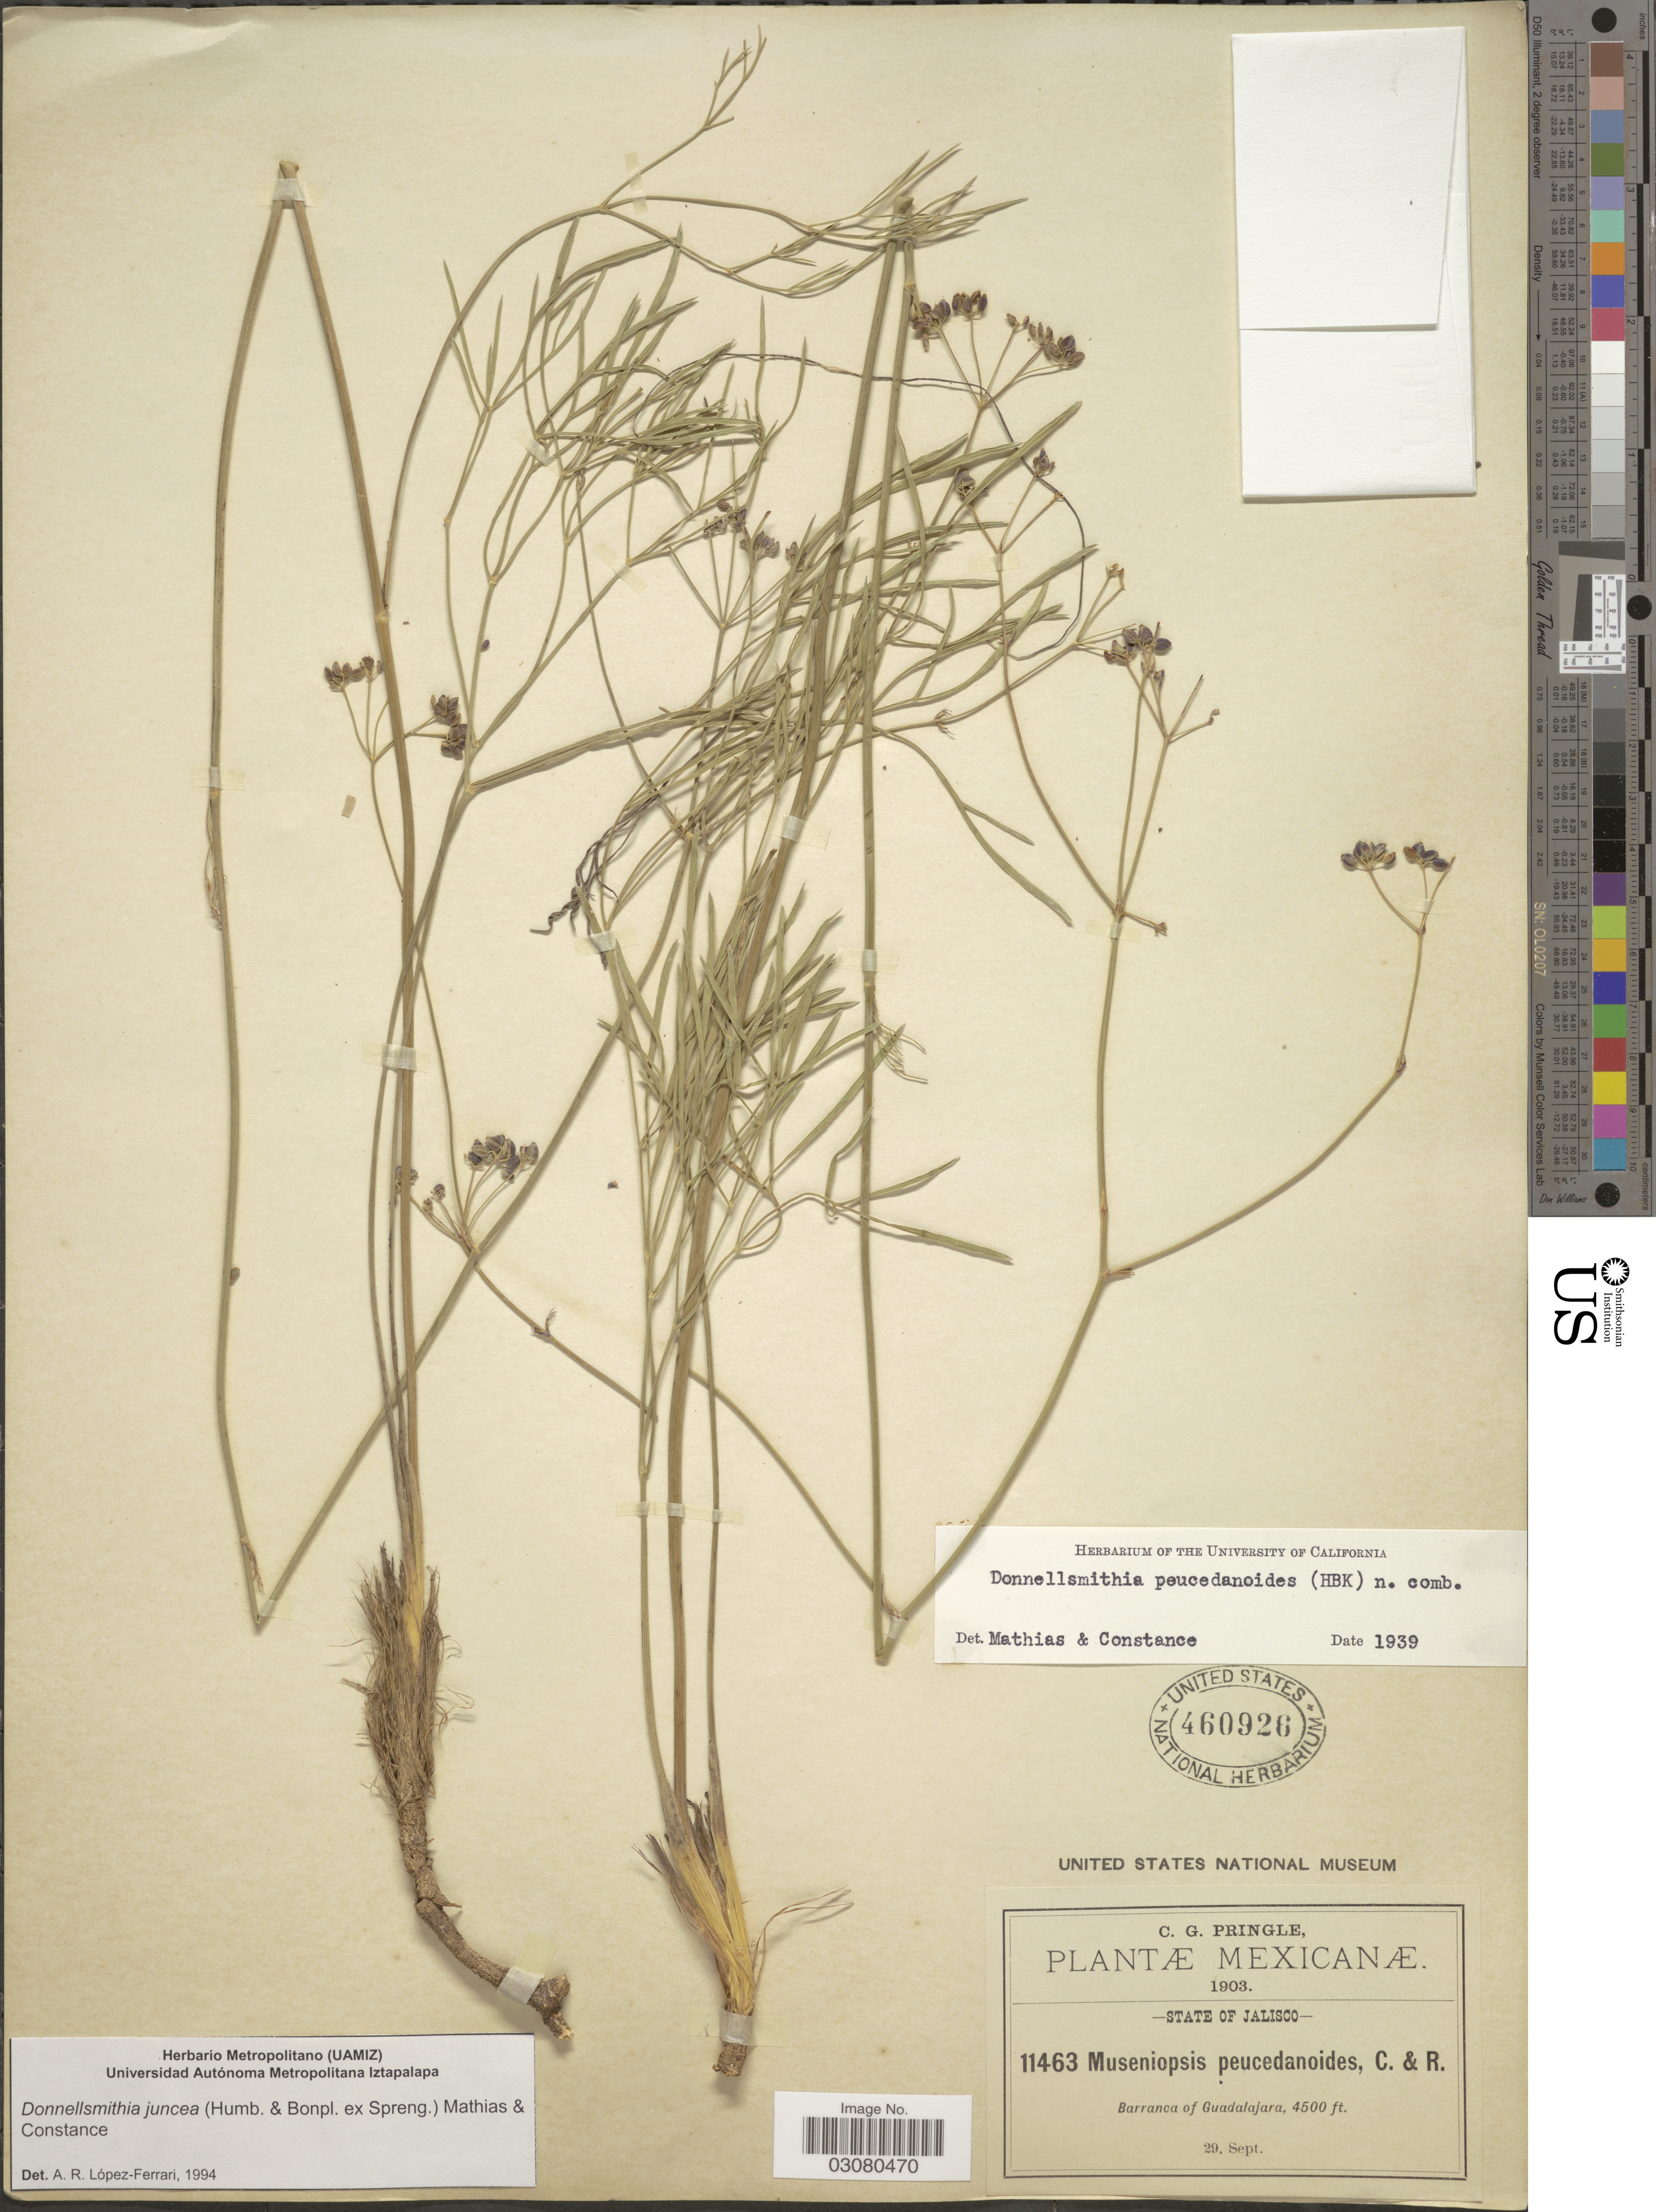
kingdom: Plantae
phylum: Tracheophyta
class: Magnoliopsida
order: Apiales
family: Apiaceae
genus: Donnellsmithia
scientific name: Donnellsmithia juncea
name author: (Humb. & Bonpl. ex Spreng.) Mathias & Constance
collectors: C. G. Pringle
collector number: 11463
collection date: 1903-09-29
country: Mexico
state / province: Jalisco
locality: Barranca of Guadalajara.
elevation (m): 1372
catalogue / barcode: US 460926